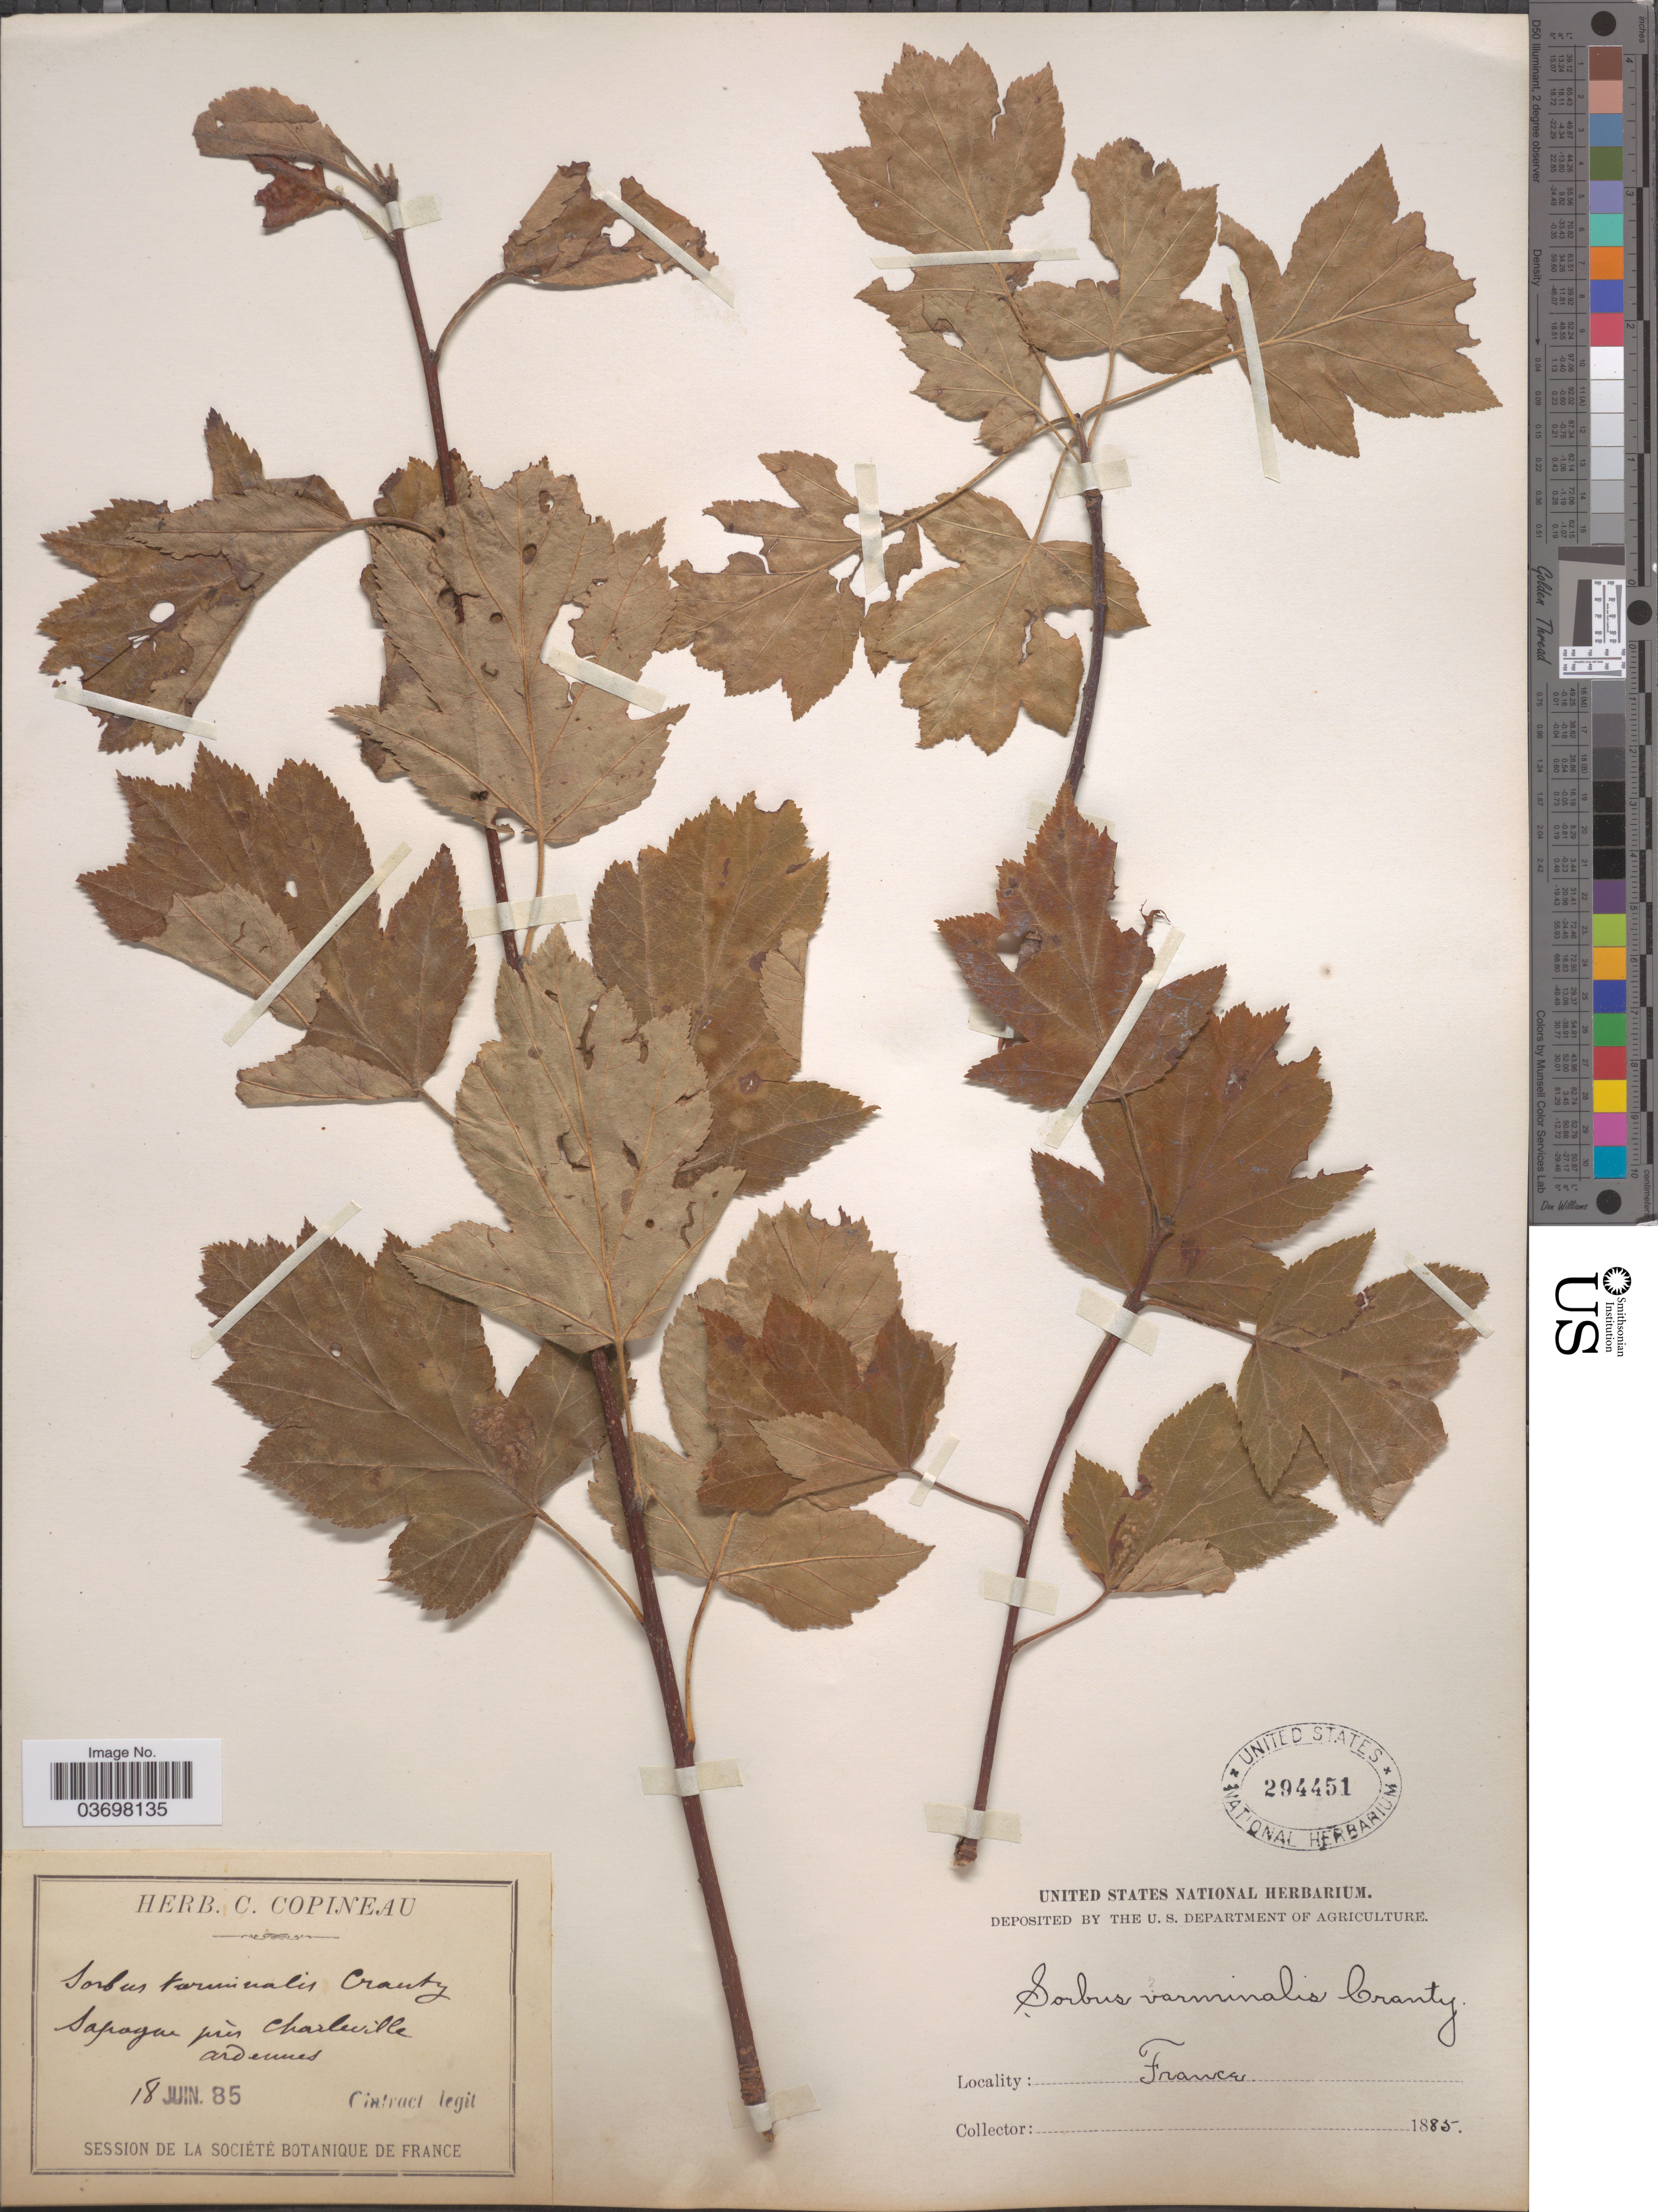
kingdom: Plantae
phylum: Tracheophyta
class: Magnoliopsida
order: Rosales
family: Rosaceae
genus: Sorbus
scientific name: Sorbus torminalis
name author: (L.) Crantz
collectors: Cintract, --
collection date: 1885-06-18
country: France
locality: Sapogne près Charleville ardennes.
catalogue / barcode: US 294451